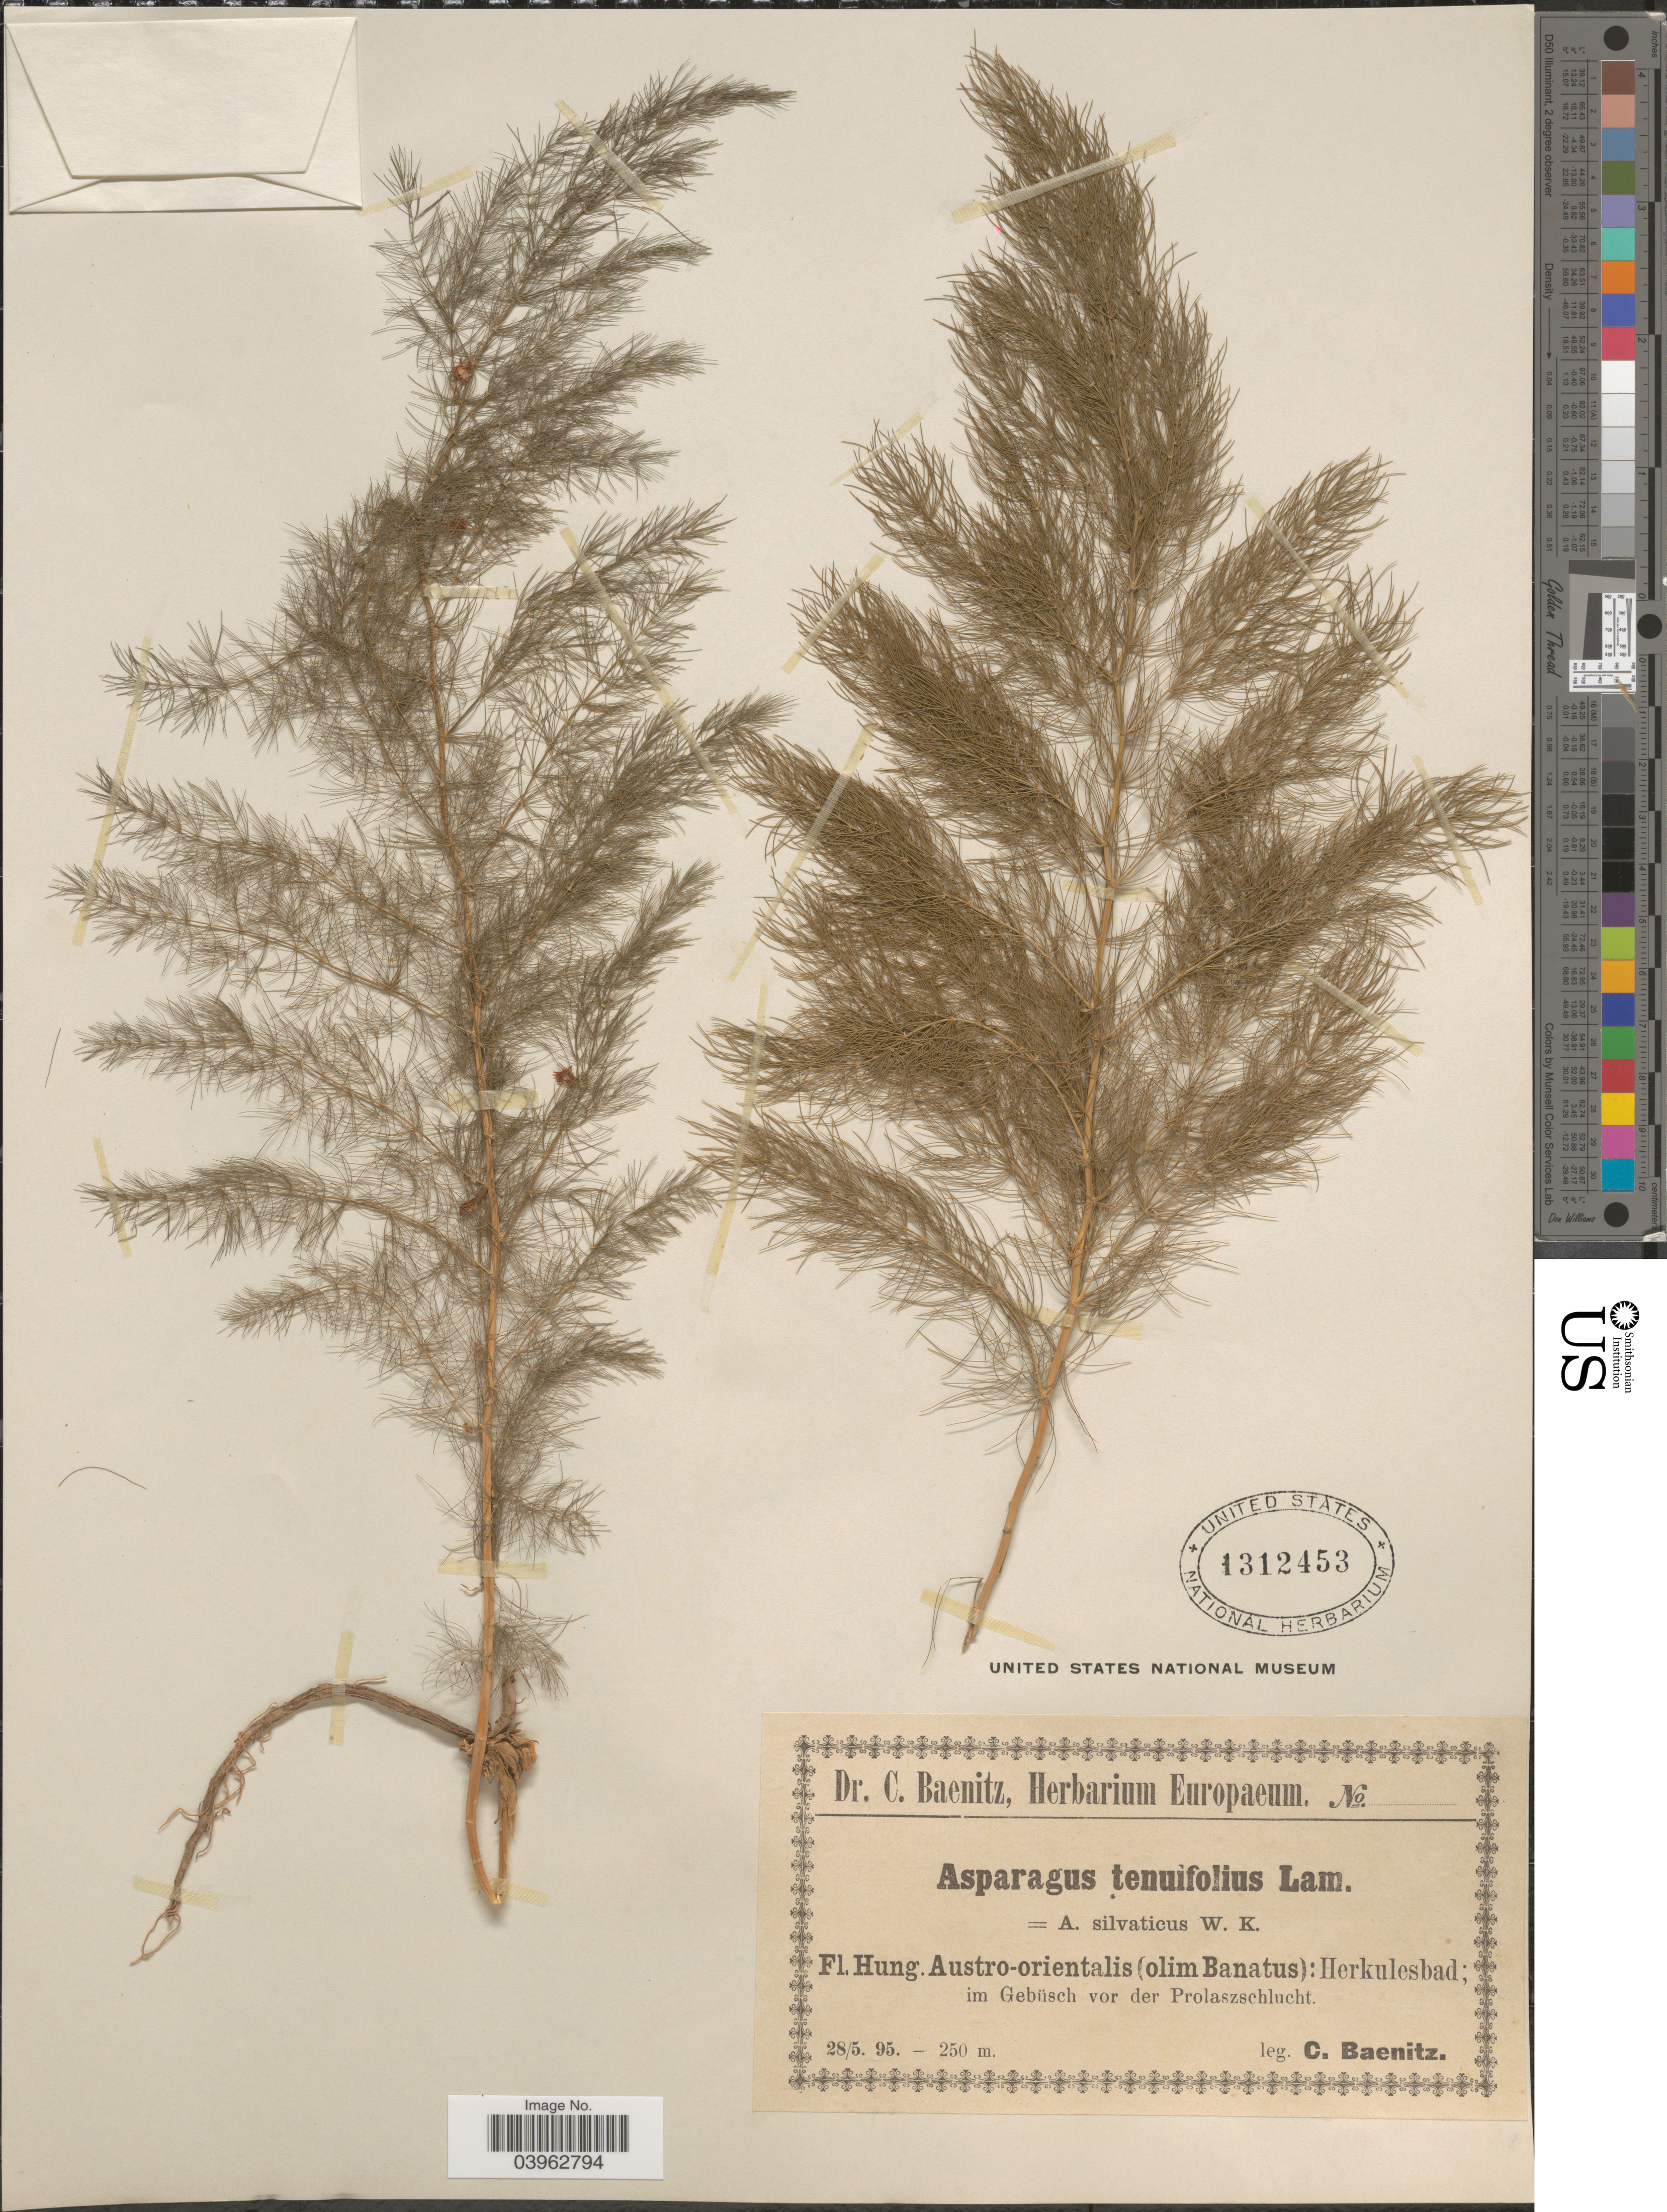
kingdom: Plantae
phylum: Tracheophyta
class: Liliopsida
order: Asparagales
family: Asparagaceae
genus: Asparagus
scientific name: Asparagus tenuifolius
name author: Lam.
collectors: C. G. Baenitz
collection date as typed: Transcribed d/m/y: 28/5/95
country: Romania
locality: Hung. Austro-orientalis (olim Banatus): Herkulesbad; im Gebüsch vor der Prolaszschlucht.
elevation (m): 250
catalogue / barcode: US 1312453